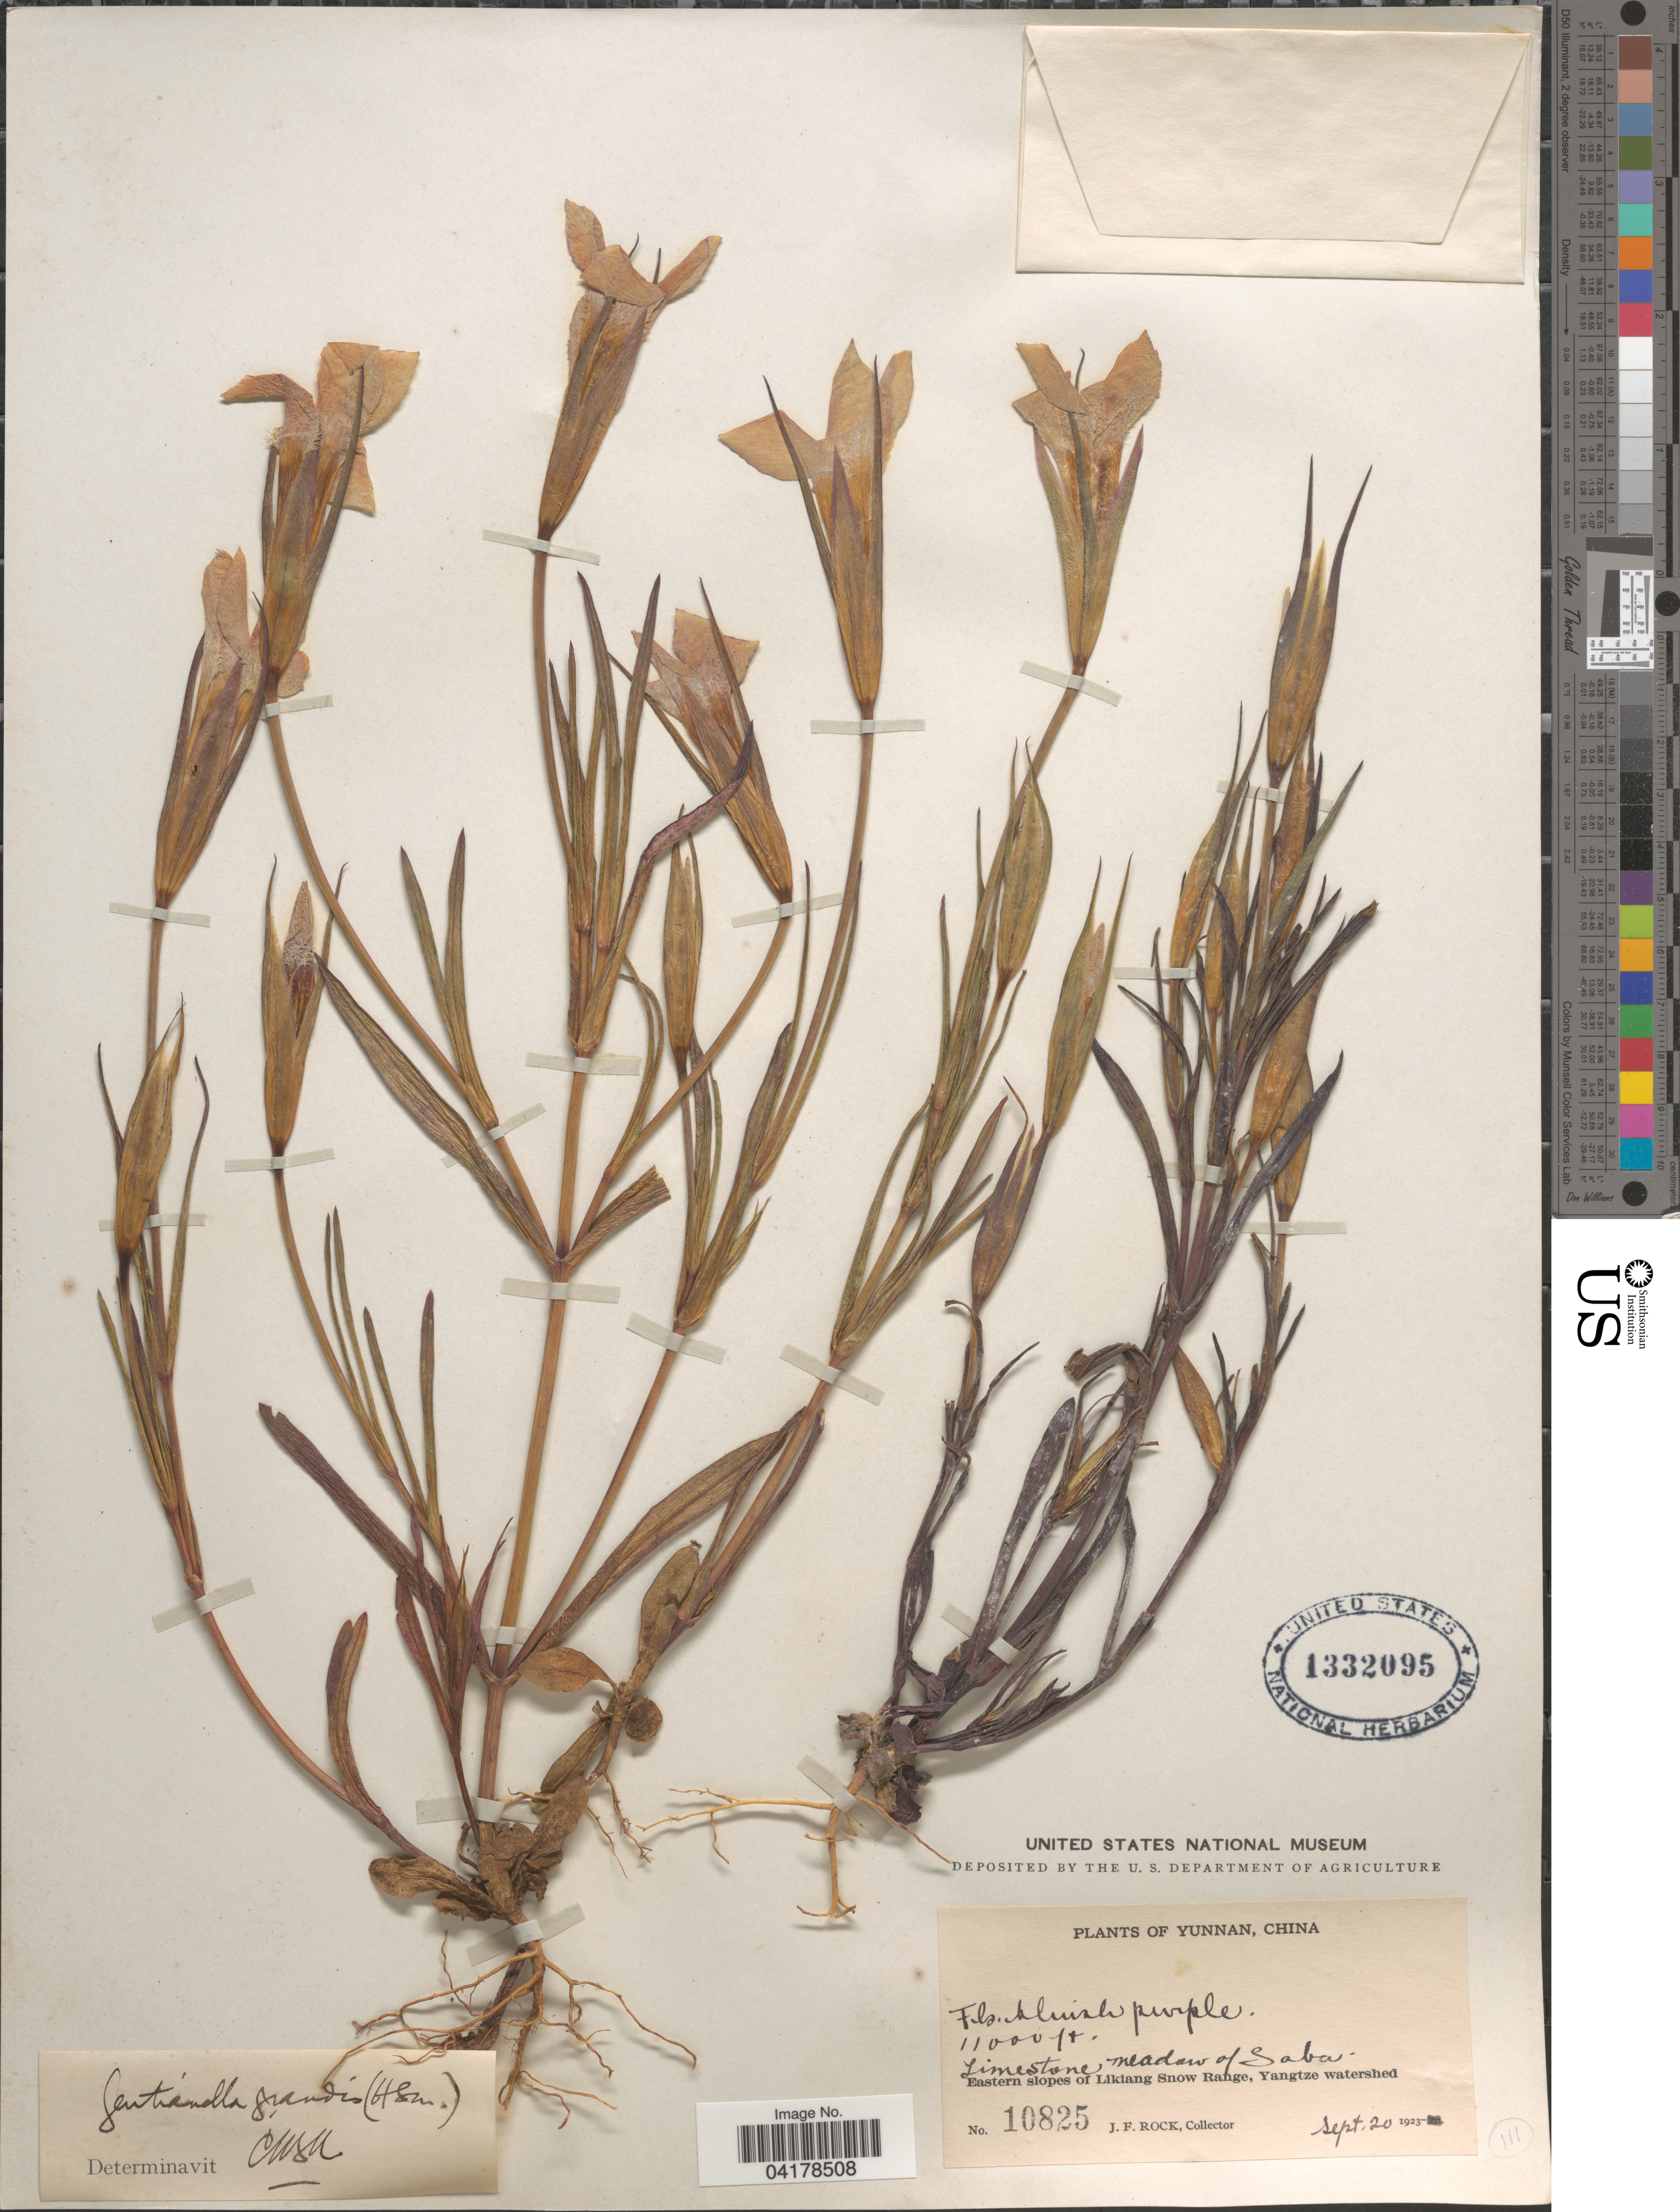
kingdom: Plantae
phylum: Tracheophyta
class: Magnoliopsida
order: Gentianales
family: Gentianaceae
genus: Gentianella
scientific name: Gentianella grandis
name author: Harry Sm.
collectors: J. Rock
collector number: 10825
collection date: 1923-09-20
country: China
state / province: Yunnan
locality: Limestone meadow of Saba. Eastern slopes of Likiang Snow Range, Yangtze watershed.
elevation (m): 3353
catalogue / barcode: US 1332095